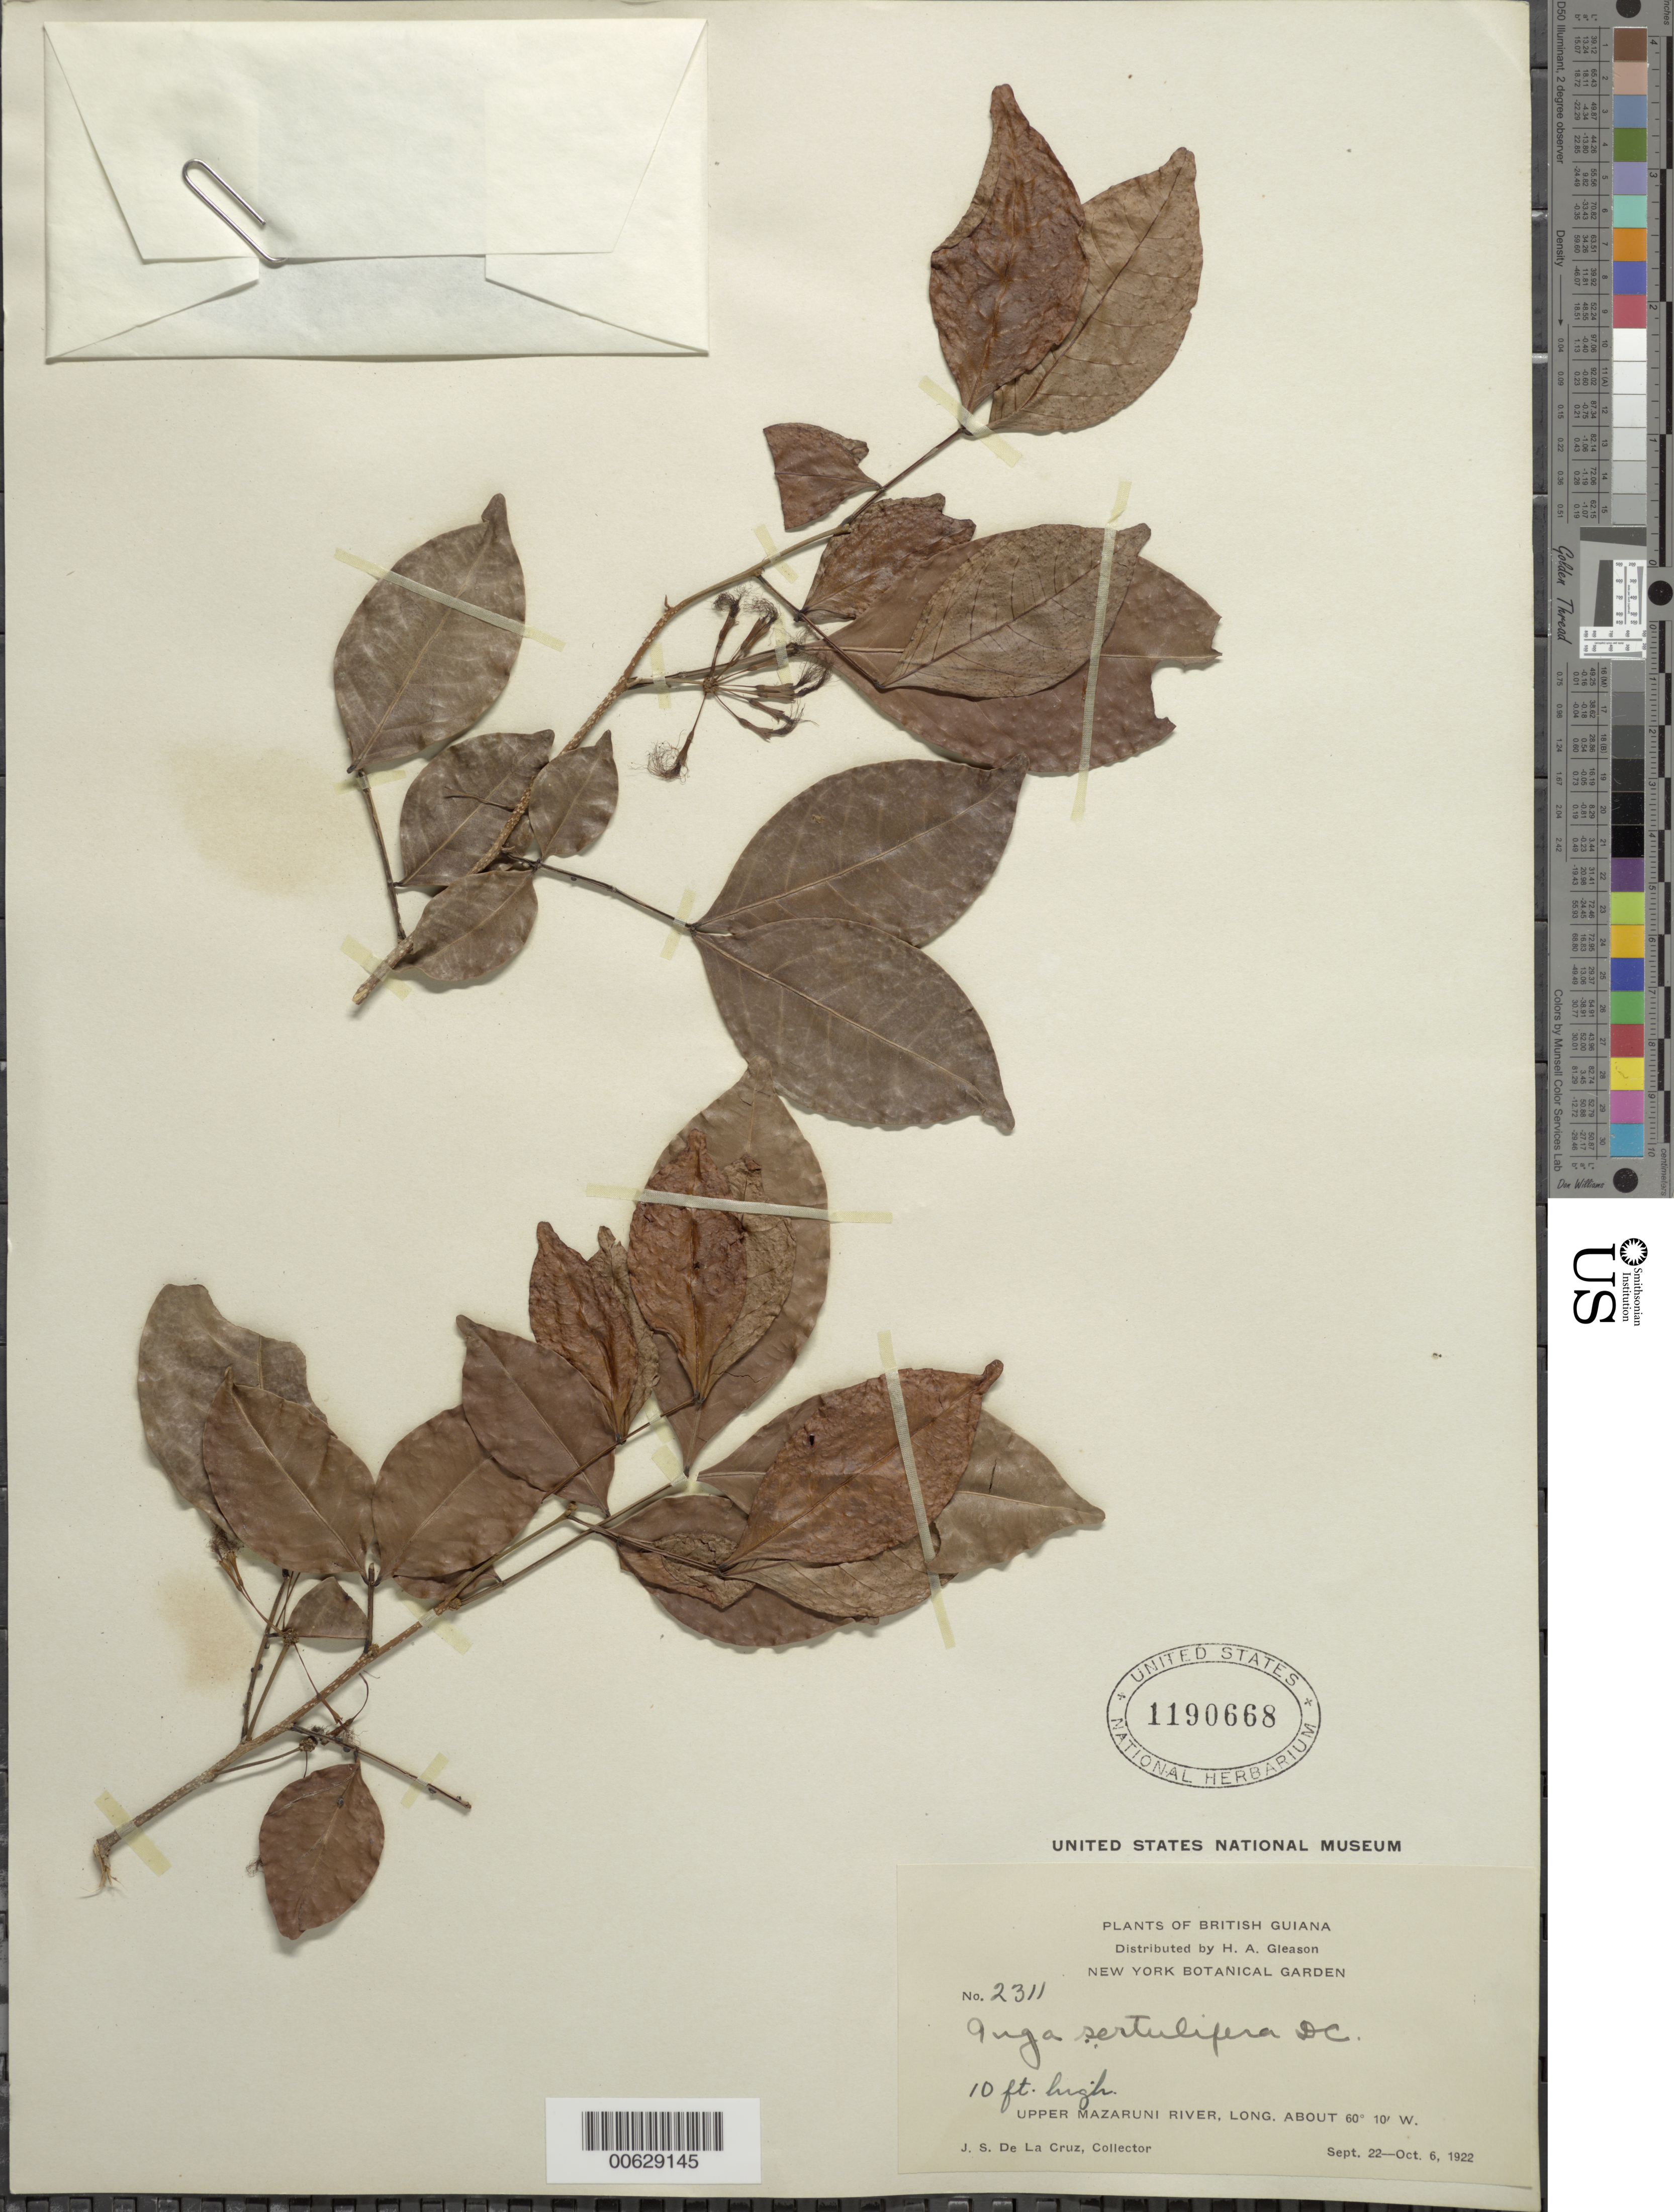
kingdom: Plantae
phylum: Tracheophyta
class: Magnoliopsida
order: Fabales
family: Fabaceae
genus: Inga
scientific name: Inga sertulifera subsp. sertulifera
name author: DC.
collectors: J. S. de la Cruz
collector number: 2311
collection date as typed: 22-Sep-22 to 6-Oct-22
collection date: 1922-09-22/1922-10-06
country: Guyana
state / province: Cuyuni-Mazaruni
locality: Upper Mazaruni R.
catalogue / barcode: US 1190668